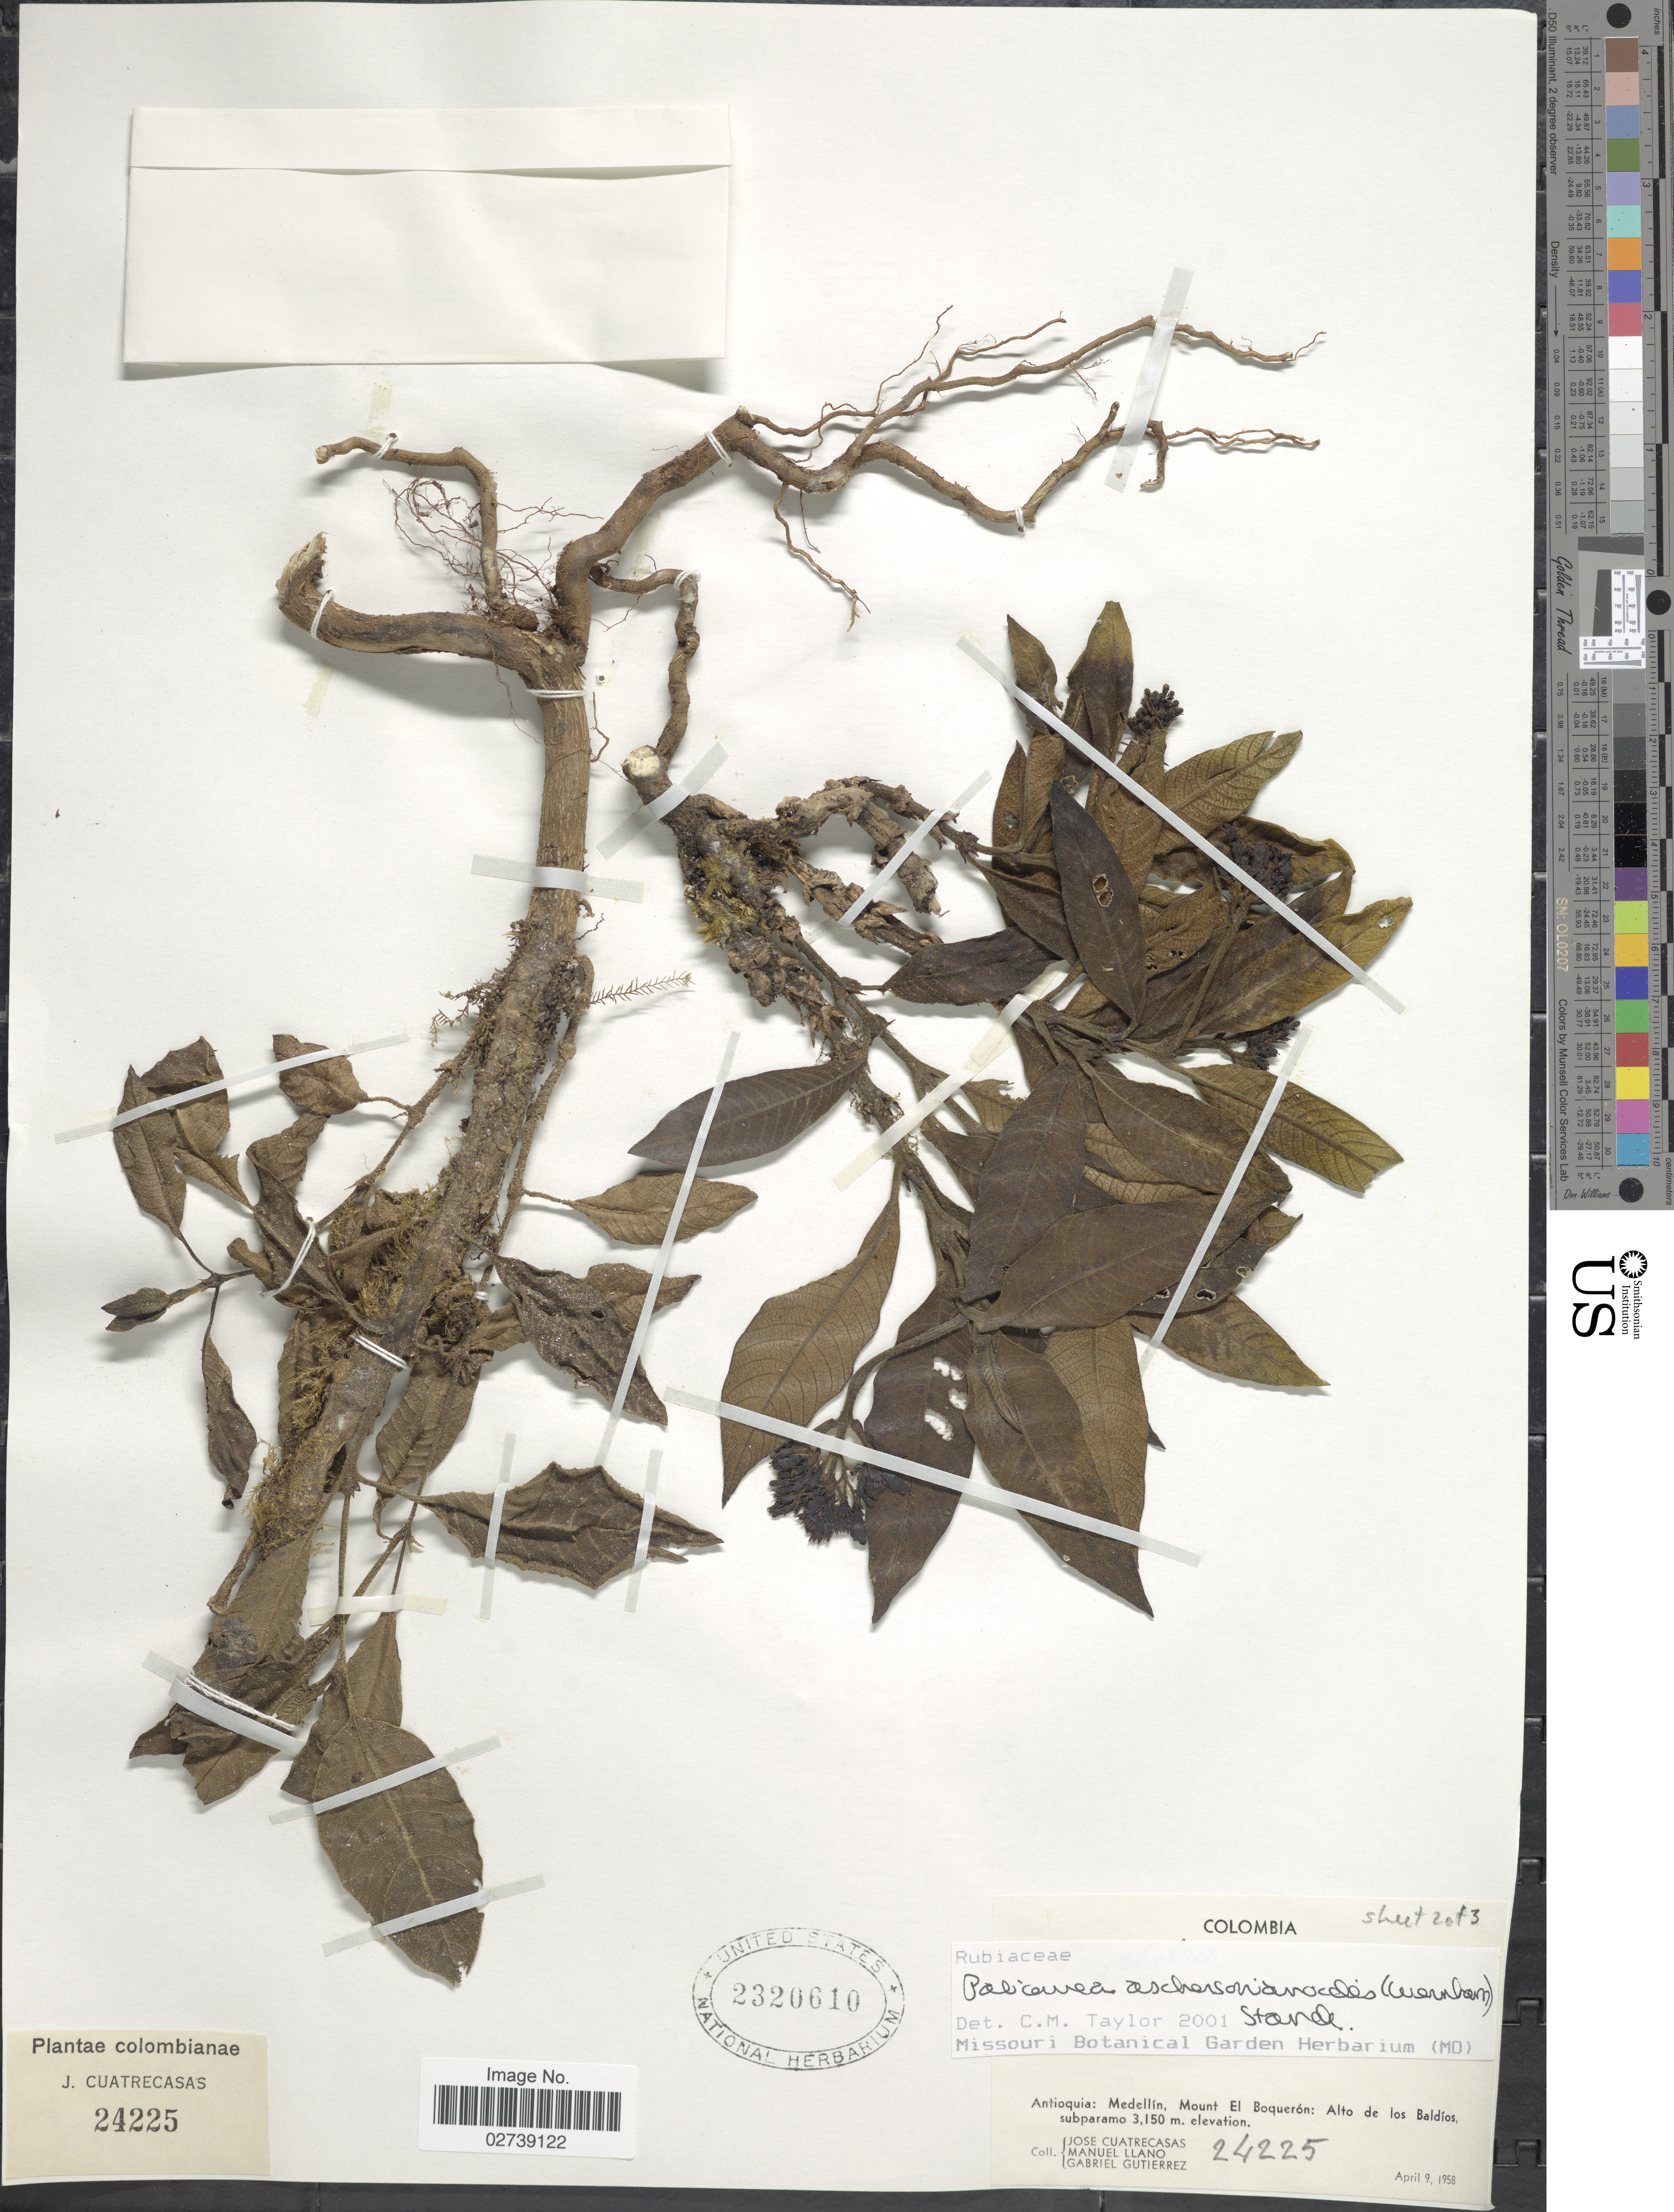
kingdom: Plantae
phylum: Tracheophyta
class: Magnoliopsida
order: Gentianales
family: Rubiaceae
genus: Palicourea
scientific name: Palicourea aschersonianoides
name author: Steyerm.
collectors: J. Cuatrecasas, M. Llano & G. Gutierrez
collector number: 24225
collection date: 1958-04-09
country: Colombia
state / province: Antioquia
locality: Medellin, Mount El Boqueron: Alto de los Baldios.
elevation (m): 3150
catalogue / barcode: US 2320610